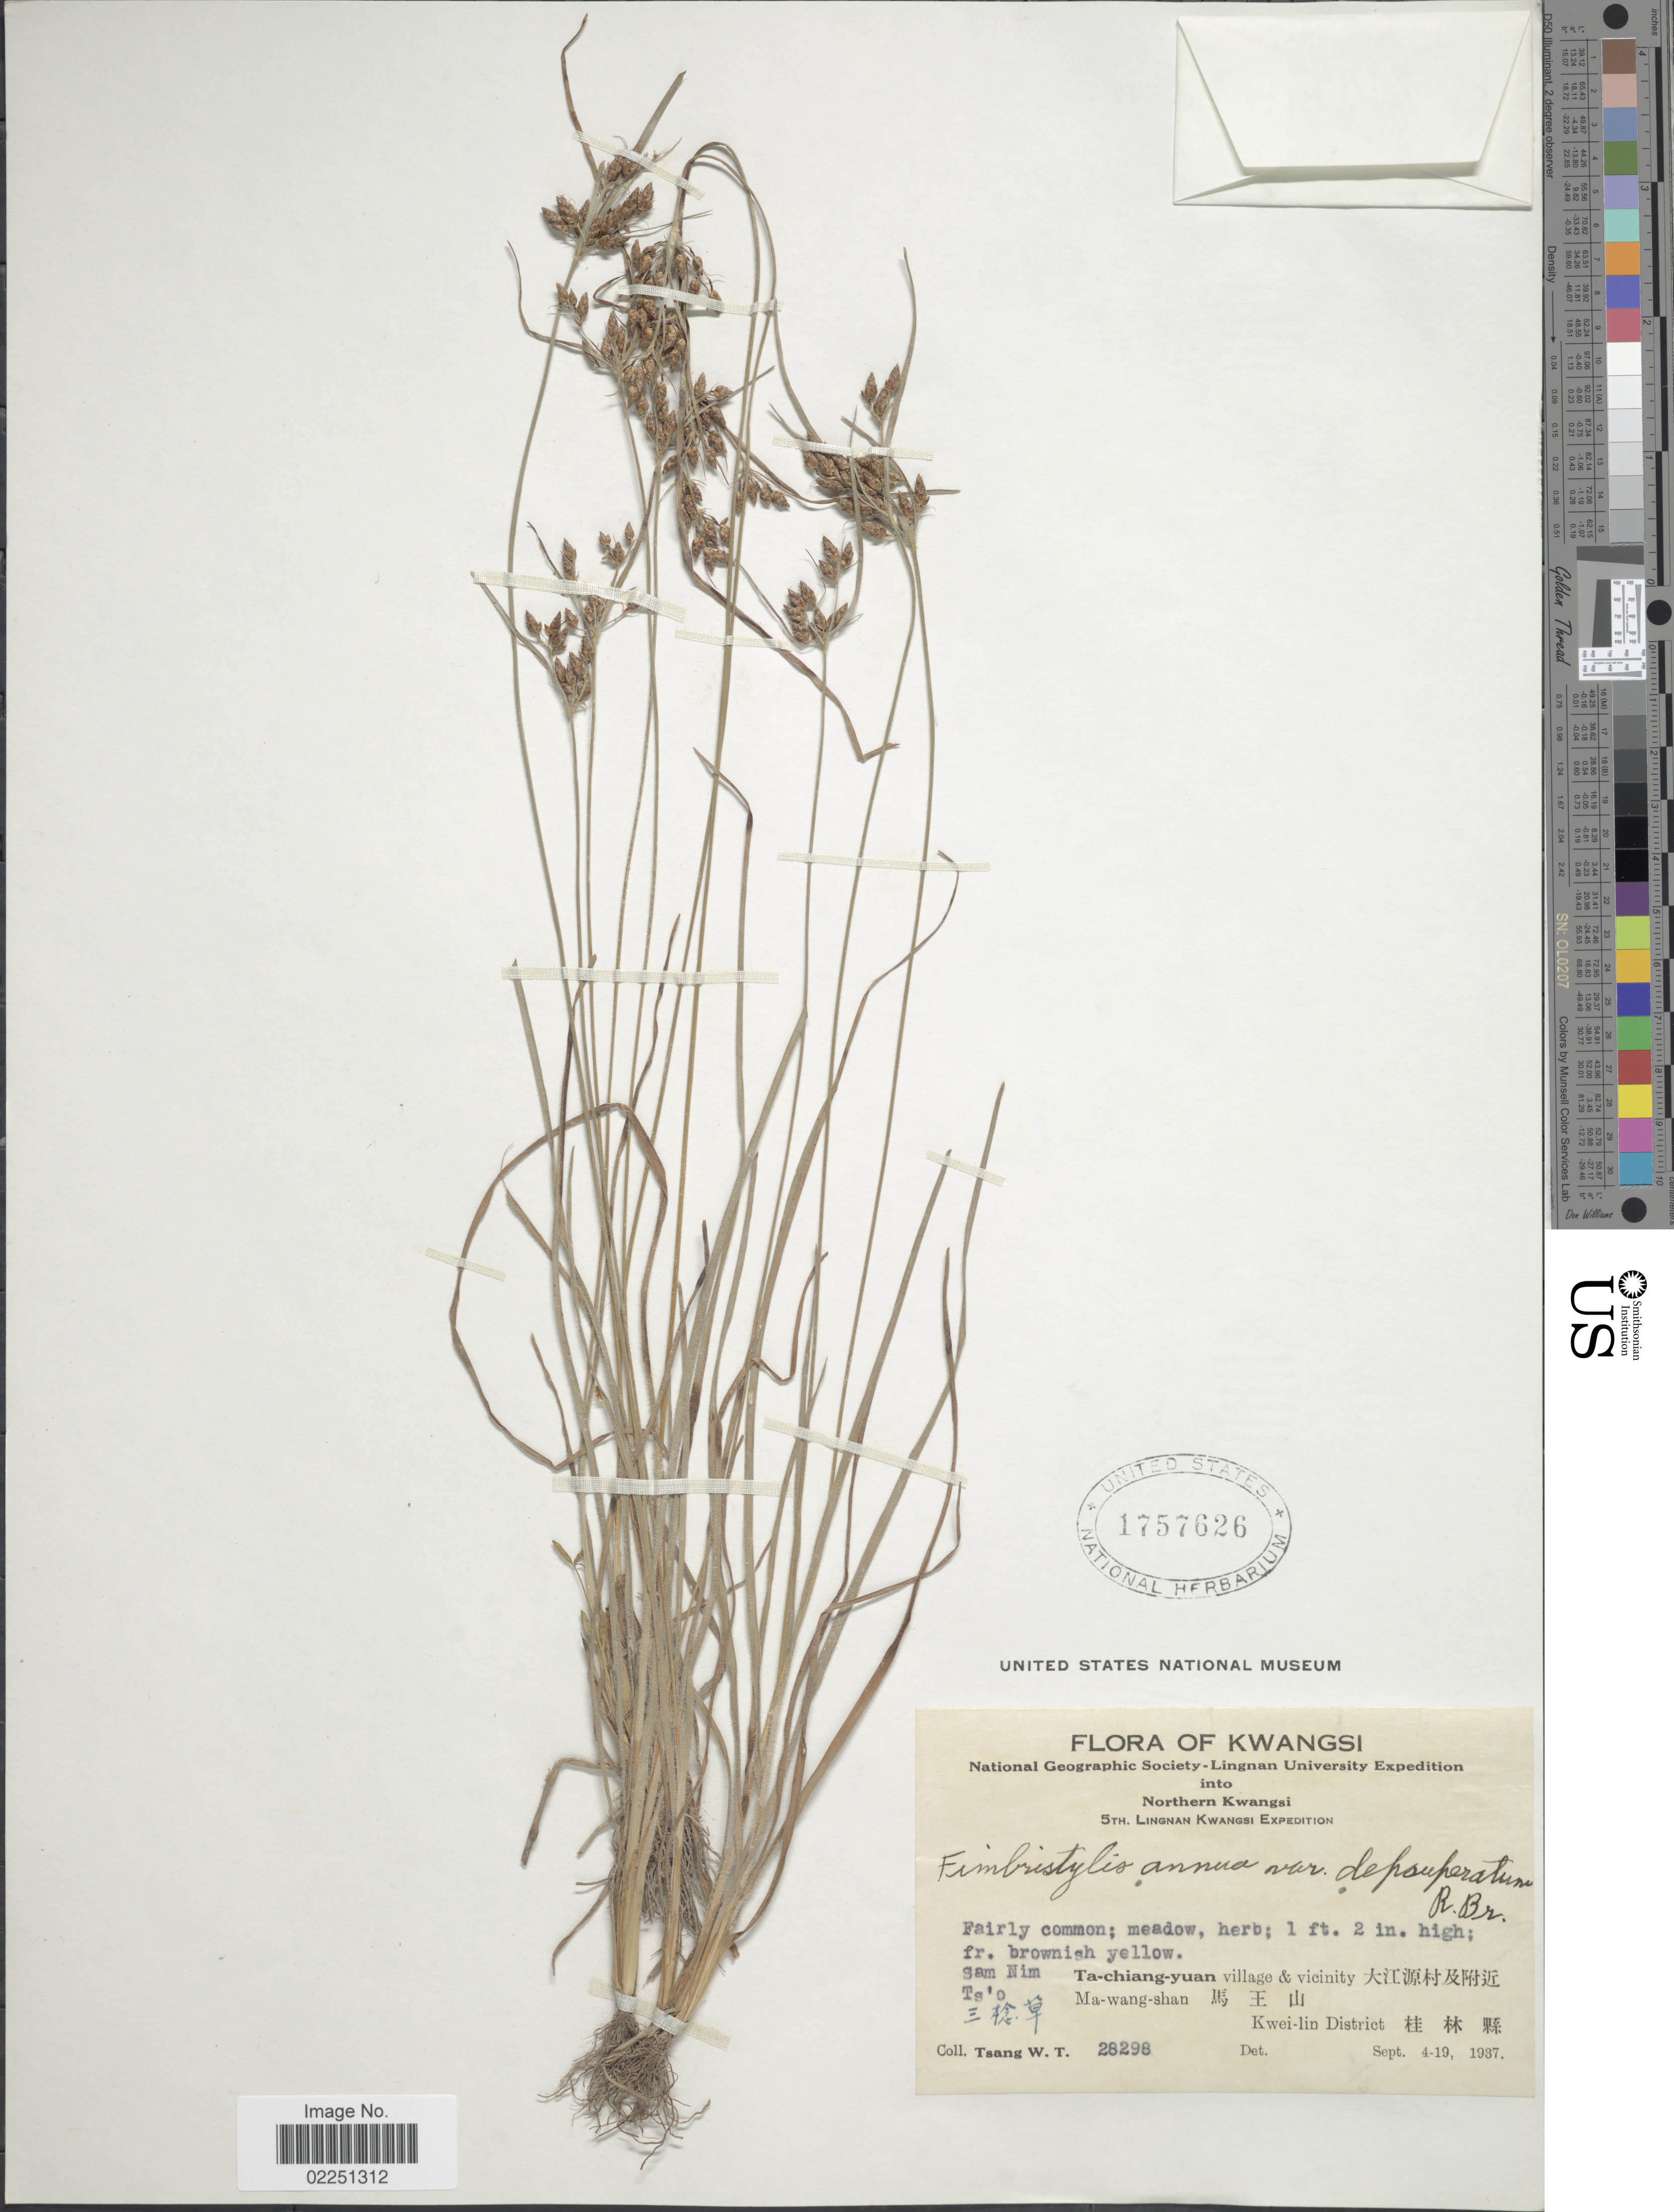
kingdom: Plantae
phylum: Tracheophyta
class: Liliopsida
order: Poales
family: Cyperaceae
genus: Fimbristylis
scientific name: Fimbristylis podocarpa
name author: Nees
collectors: W. T. Tsang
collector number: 28298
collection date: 1937-09-04/1937-09-19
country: China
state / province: Guangxi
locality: Kwangsi. Ta-chiang-yuan village & vicinity. Ma-wang-shan. Kwei-lin District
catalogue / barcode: US 1757626